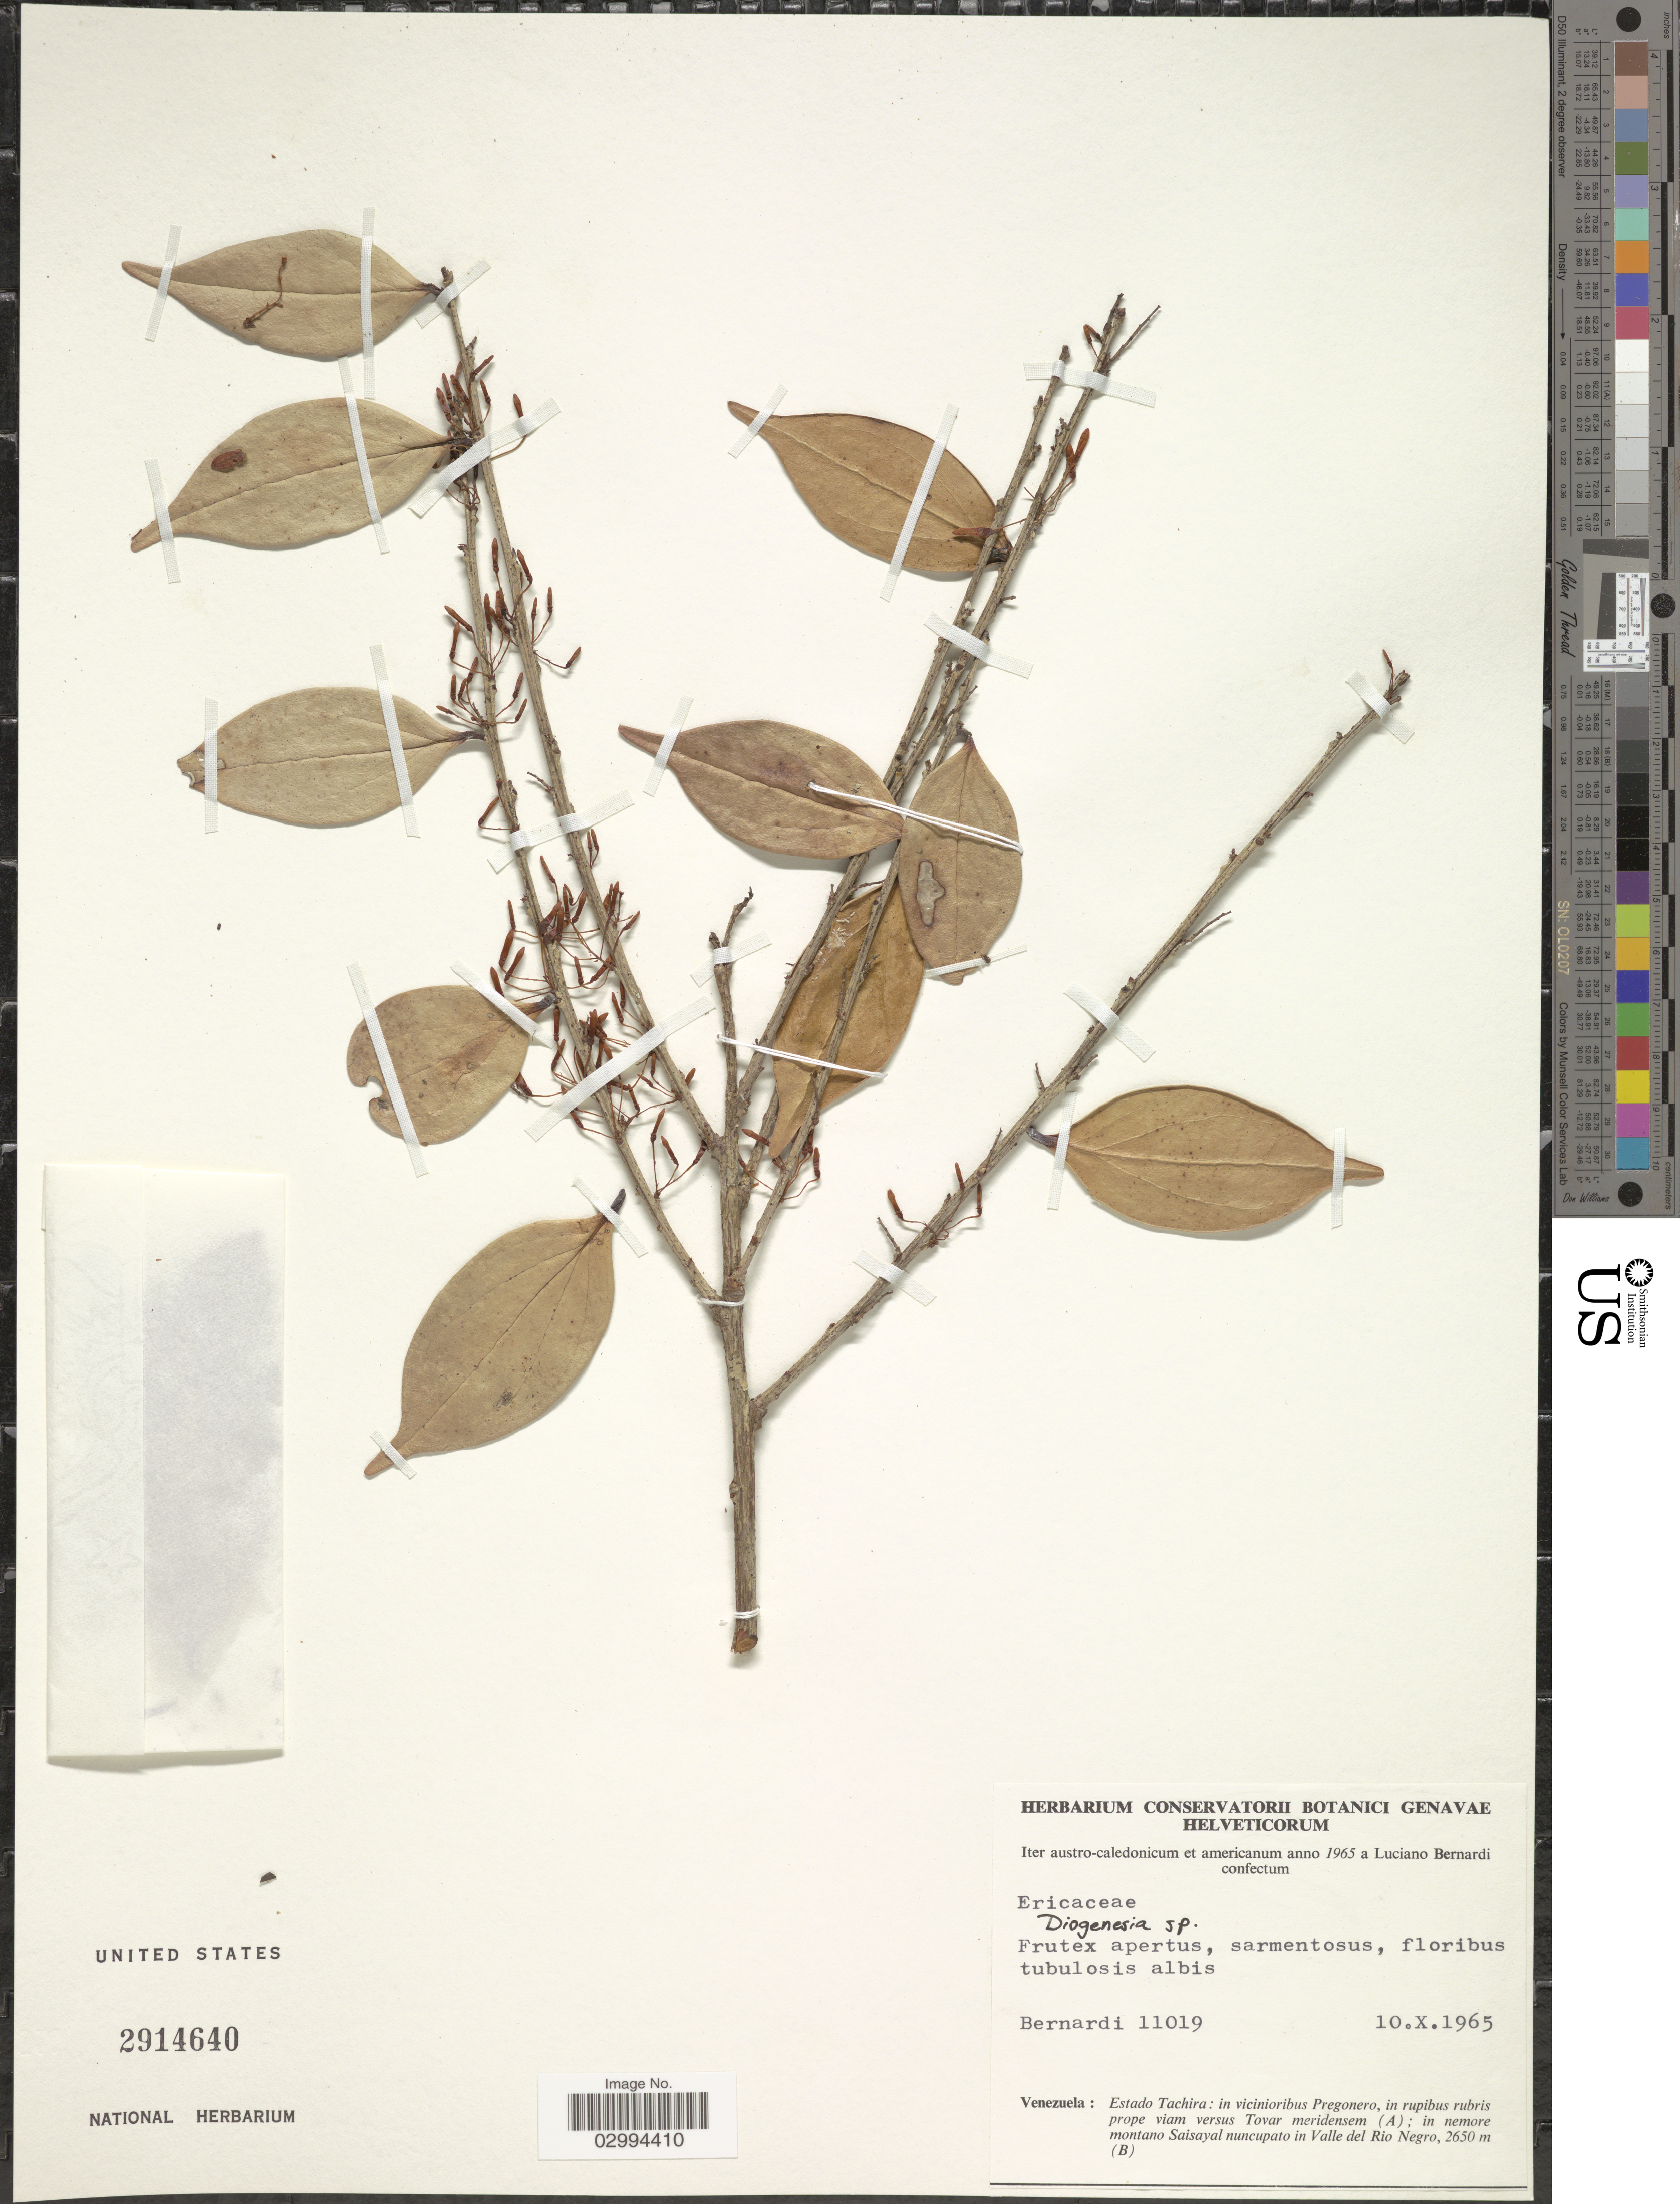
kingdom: Plantae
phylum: Tracheophyta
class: Magnoliopsida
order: Ericales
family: Ericaceae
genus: Eleutherostemon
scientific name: Eleutherostemon sp.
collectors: Bernardi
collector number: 11019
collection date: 1965-10-10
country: Venezuela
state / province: Tachira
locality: In vicinioribus Pregonero, in rupibus rubris prope viam versus Tovar meridensem (A); in nemore montano Saisayal nuncupato in Valle del Rio Negro.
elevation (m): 2650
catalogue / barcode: US 2914640